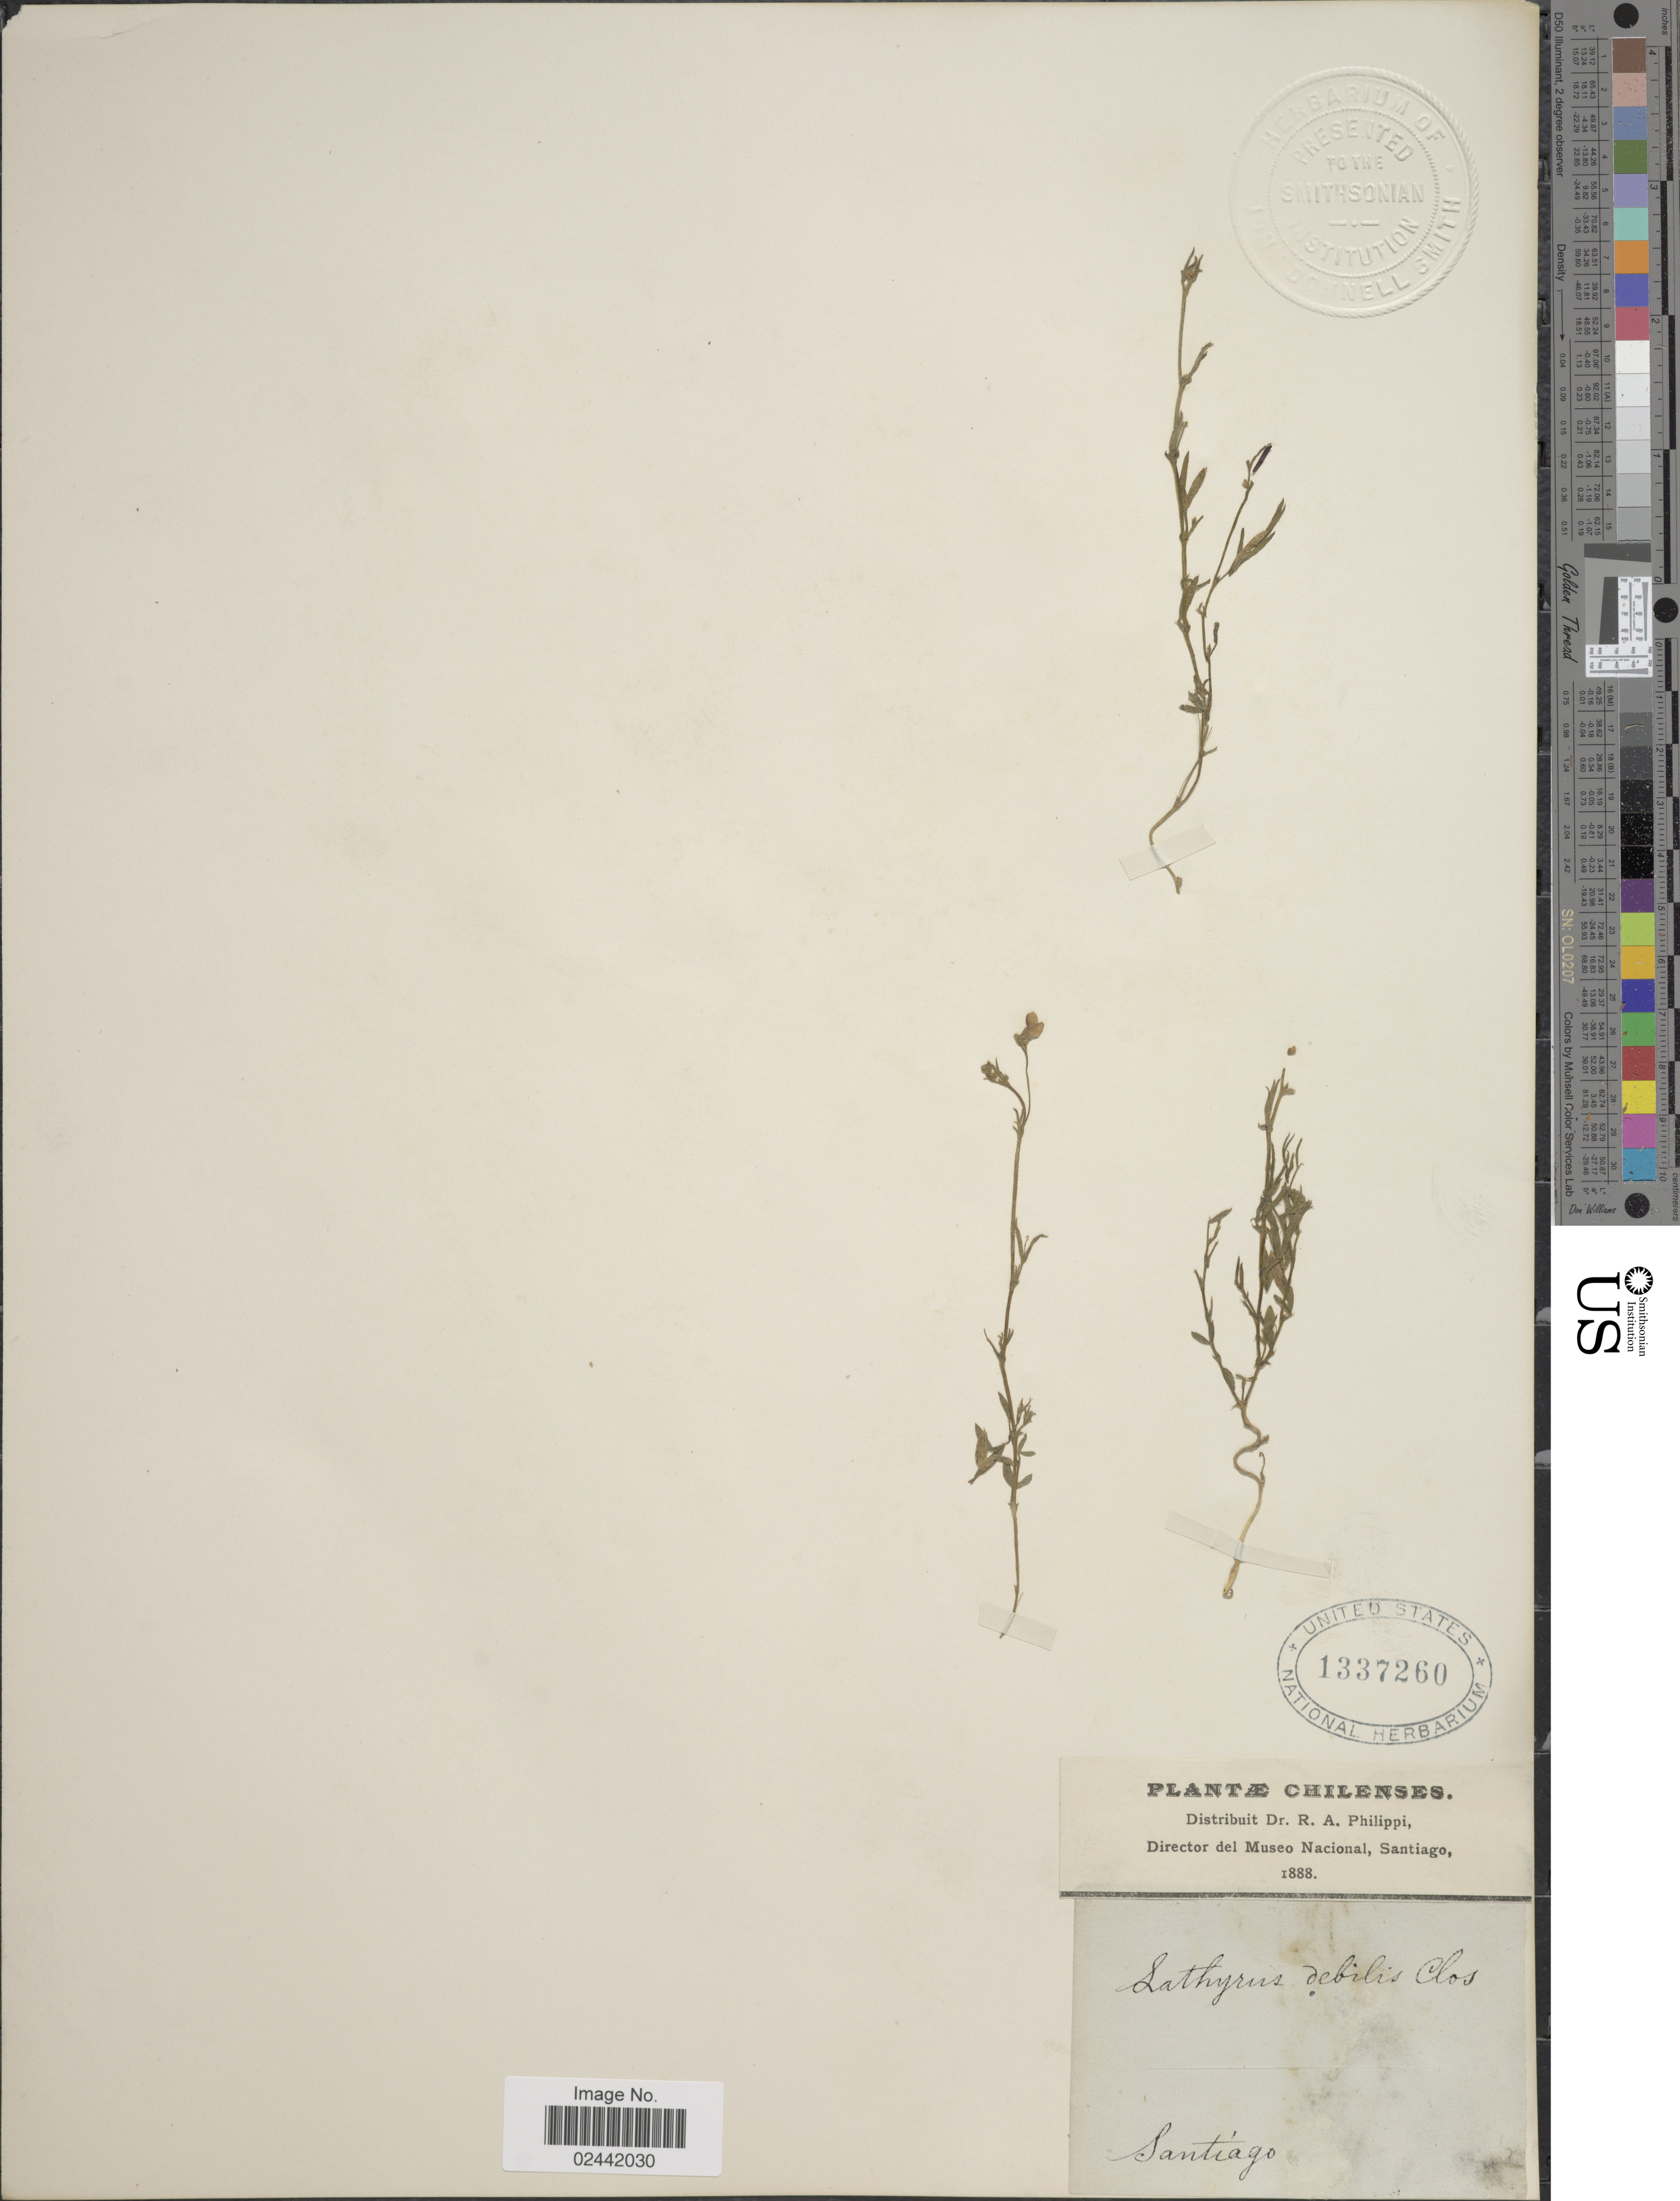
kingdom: Plantae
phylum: Tracheophyta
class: Magnoliopsida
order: Fabales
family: Fabaceae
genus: Lathyrus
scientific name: Lathyrus debilis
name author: Vogel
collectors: R. A. Philippi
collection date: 1888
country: Chile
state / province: Región Metropolitana (RM)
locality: Chilenses. Santiago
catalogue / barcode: US 1337260